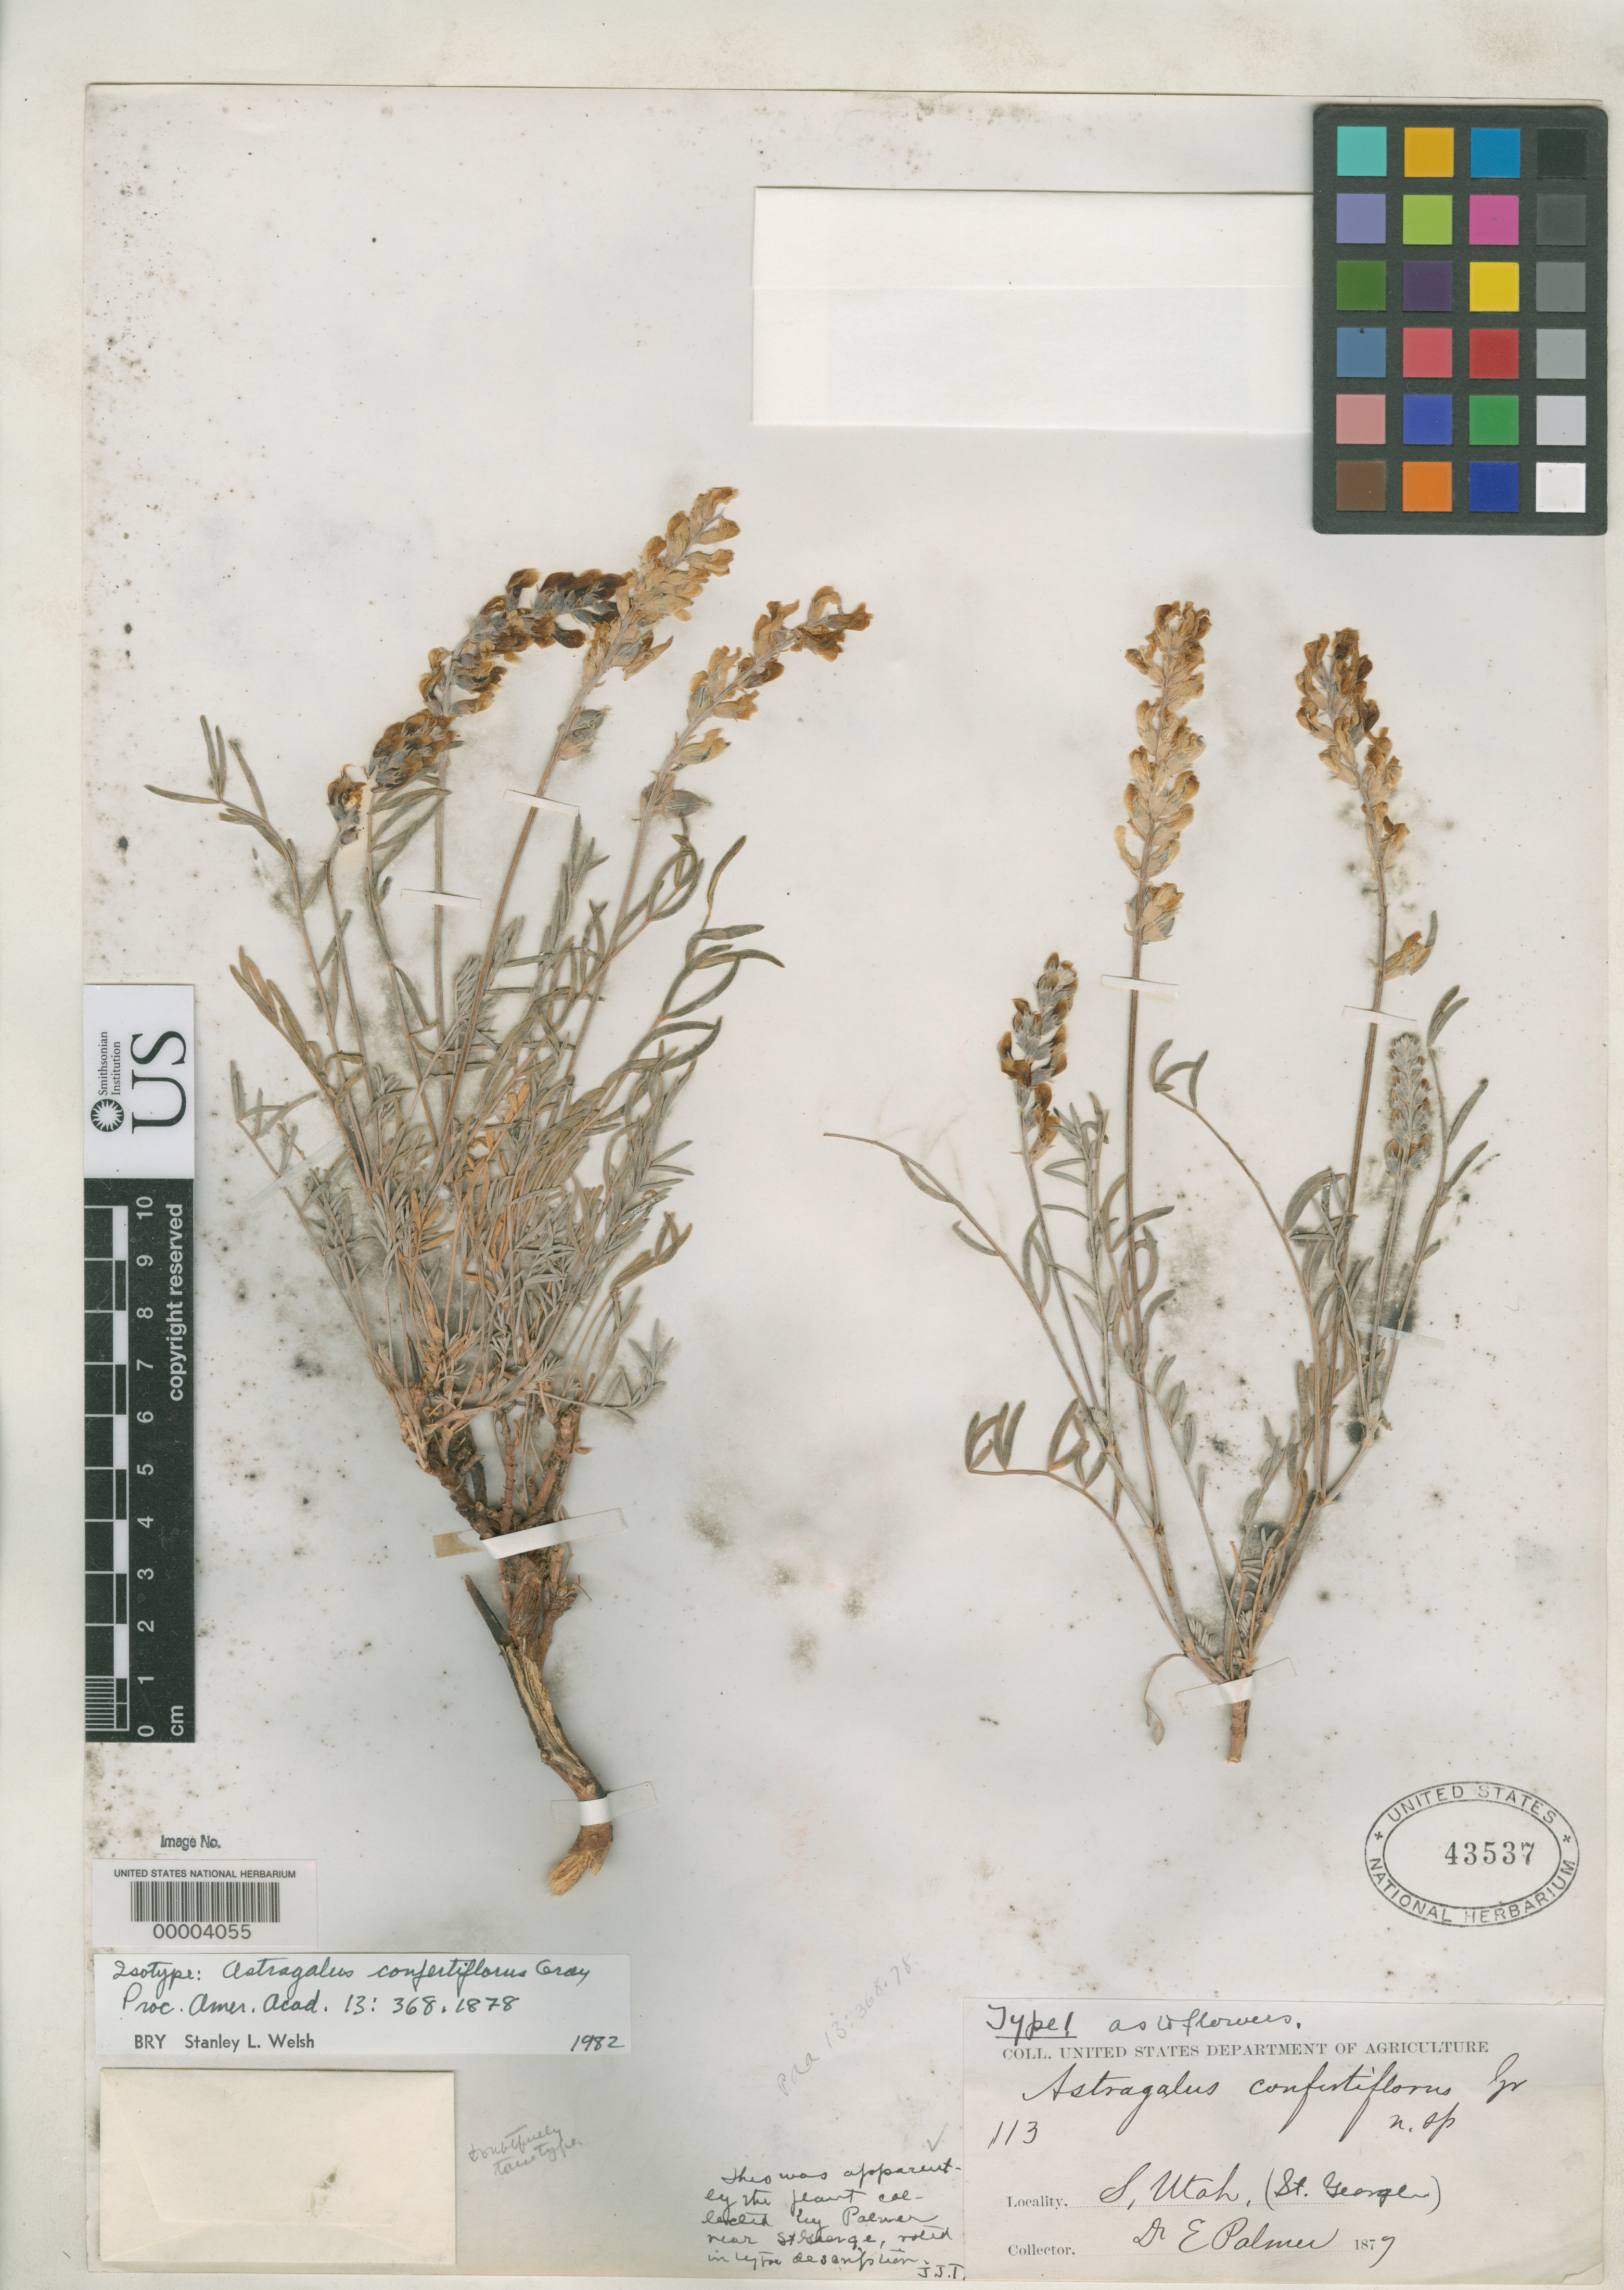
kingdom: Plantae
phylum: Tracheophyta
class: Magnoliopsida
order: Fabales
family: Fabaceae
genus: Astragalus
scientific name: Astragalus confertiflorus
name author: A. Gray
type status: Isotype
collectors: E. Palmer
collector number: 113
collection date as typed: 1879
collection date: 1879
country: United States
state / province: Utah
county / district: Washington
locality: St. George.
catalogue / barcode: US 43537